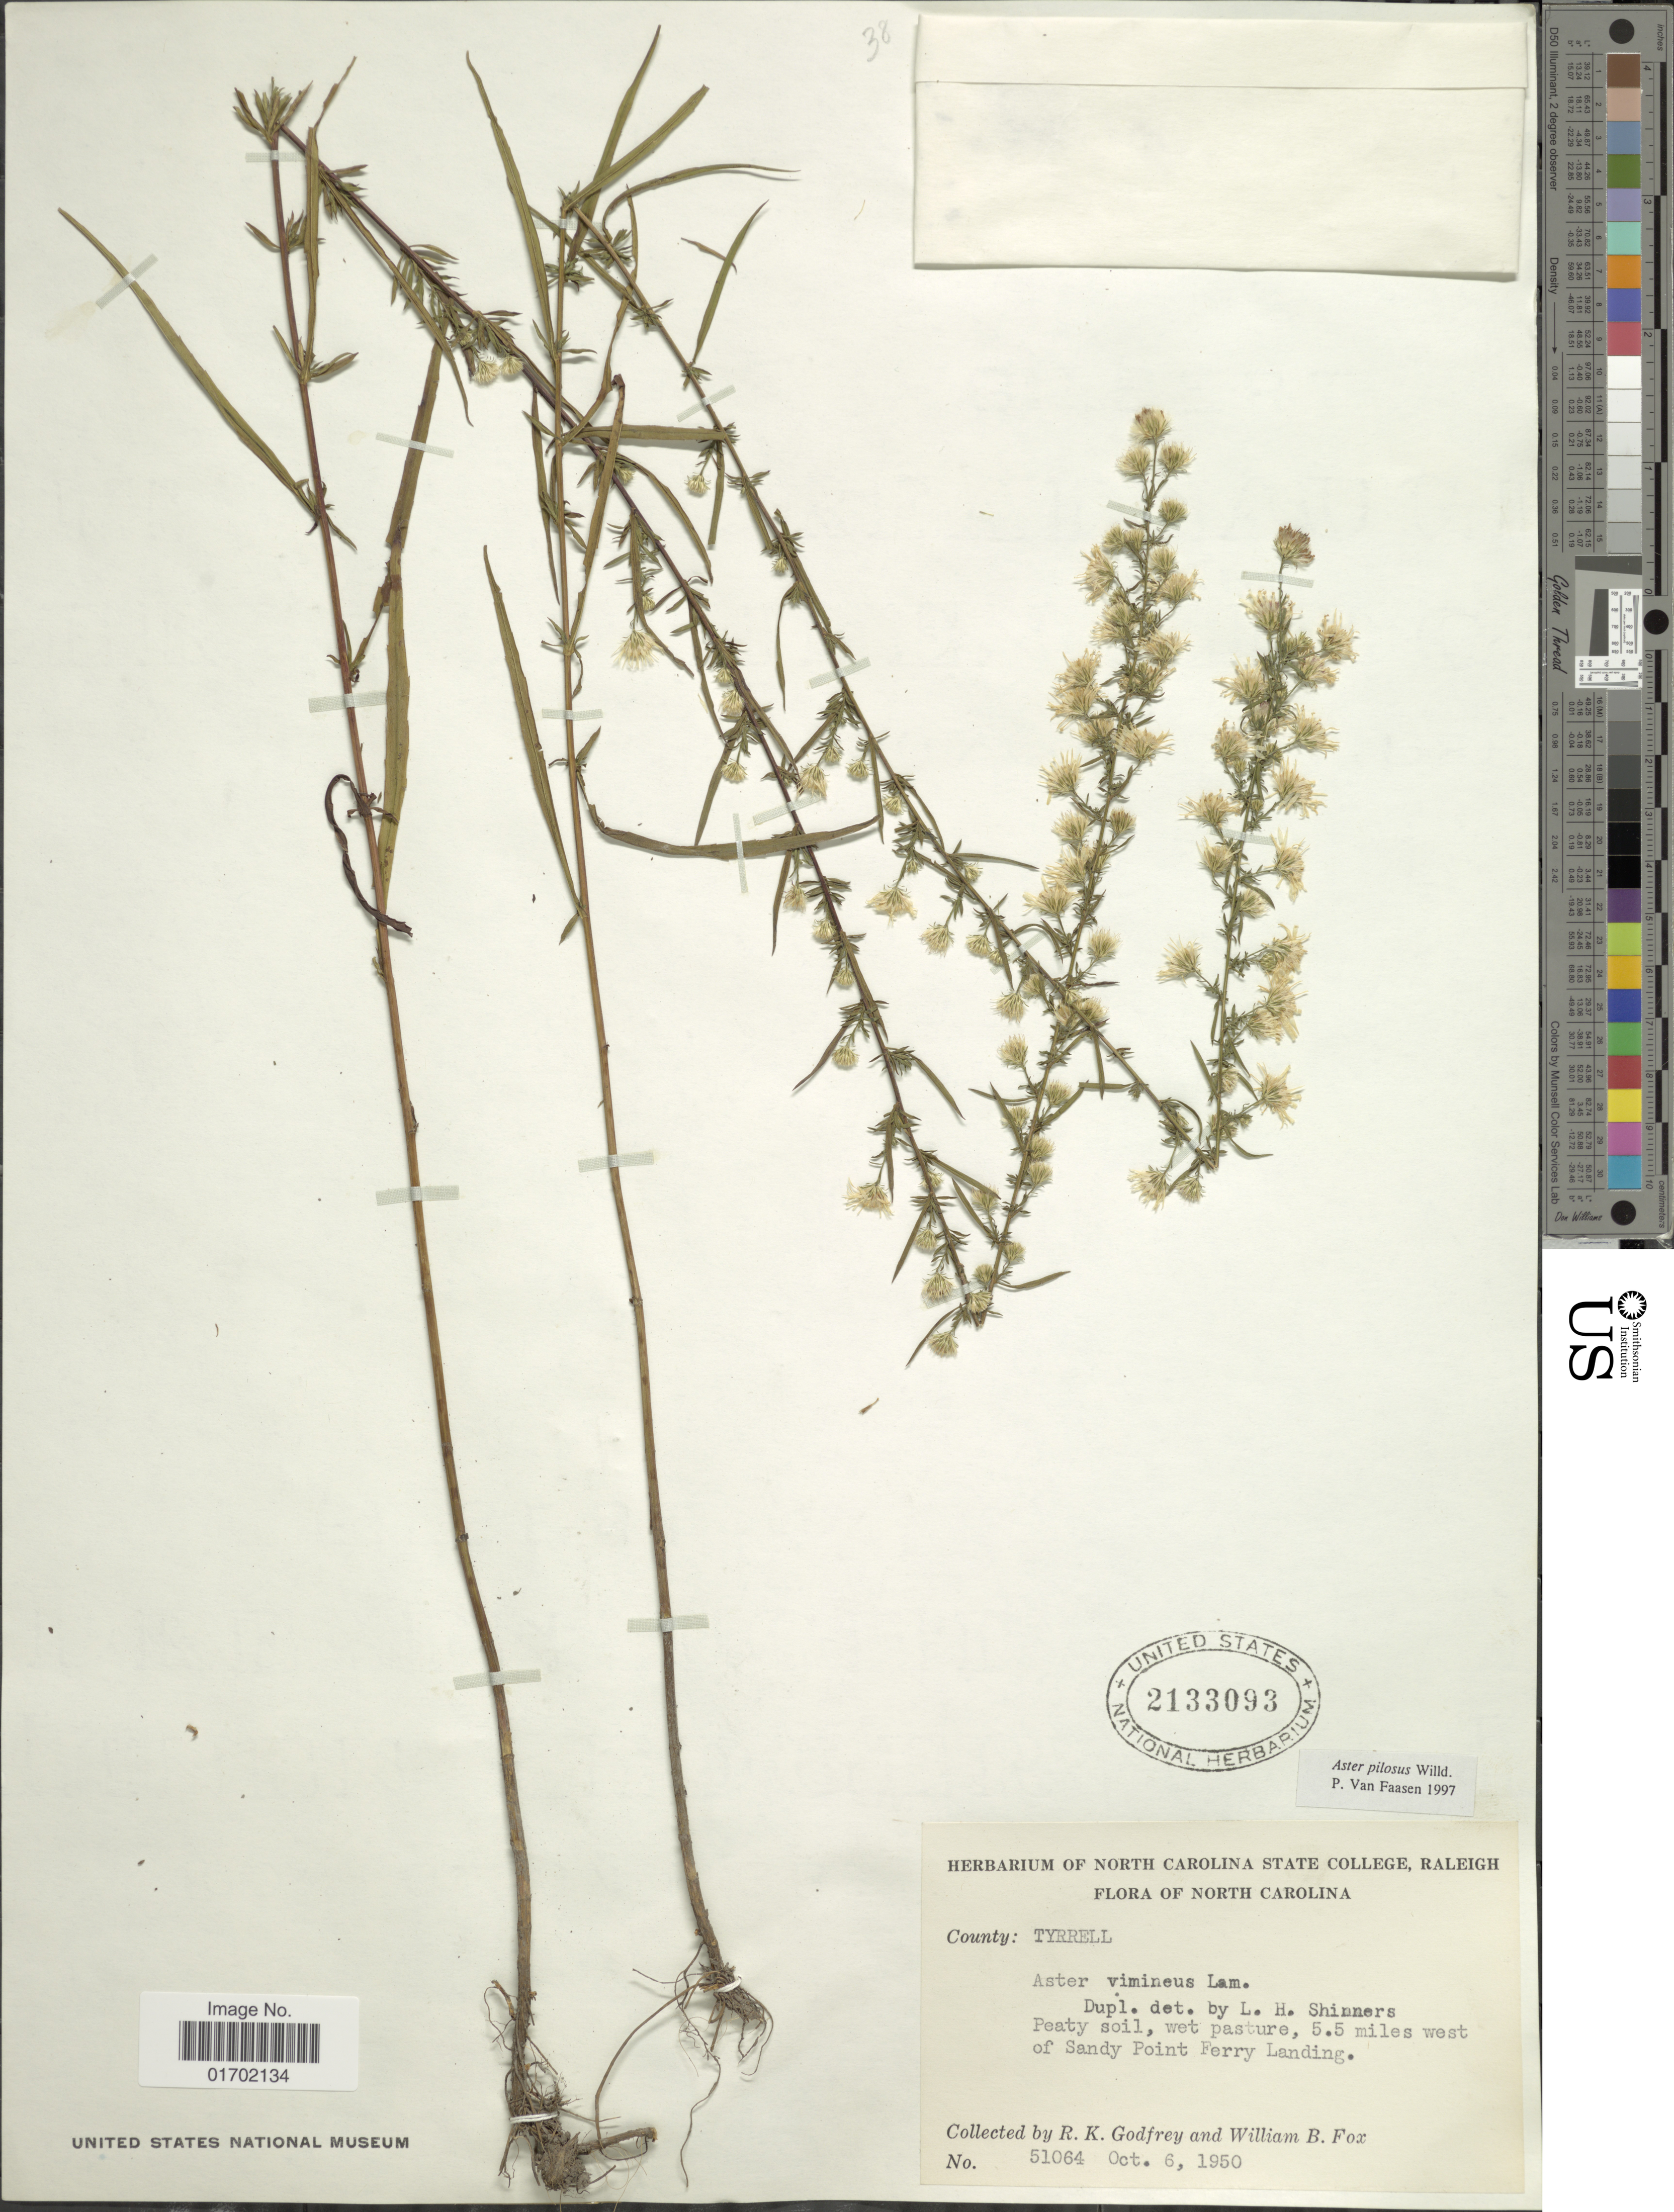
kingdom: Plantae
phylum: Tracheophyta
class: Magnoliopsida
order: Asterales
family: Asteraceae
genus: Symphyotrichum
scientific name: Symphyotrichum pilosum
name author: (Willd.) G.L. Nesom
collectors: R. K. Godfrey & W. B. Fox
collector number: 51064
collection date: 1950-10-06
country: United States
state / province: North Carolina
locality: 5.5 miles west of Sandy Point Ferry Landing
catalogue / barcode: US 2133093